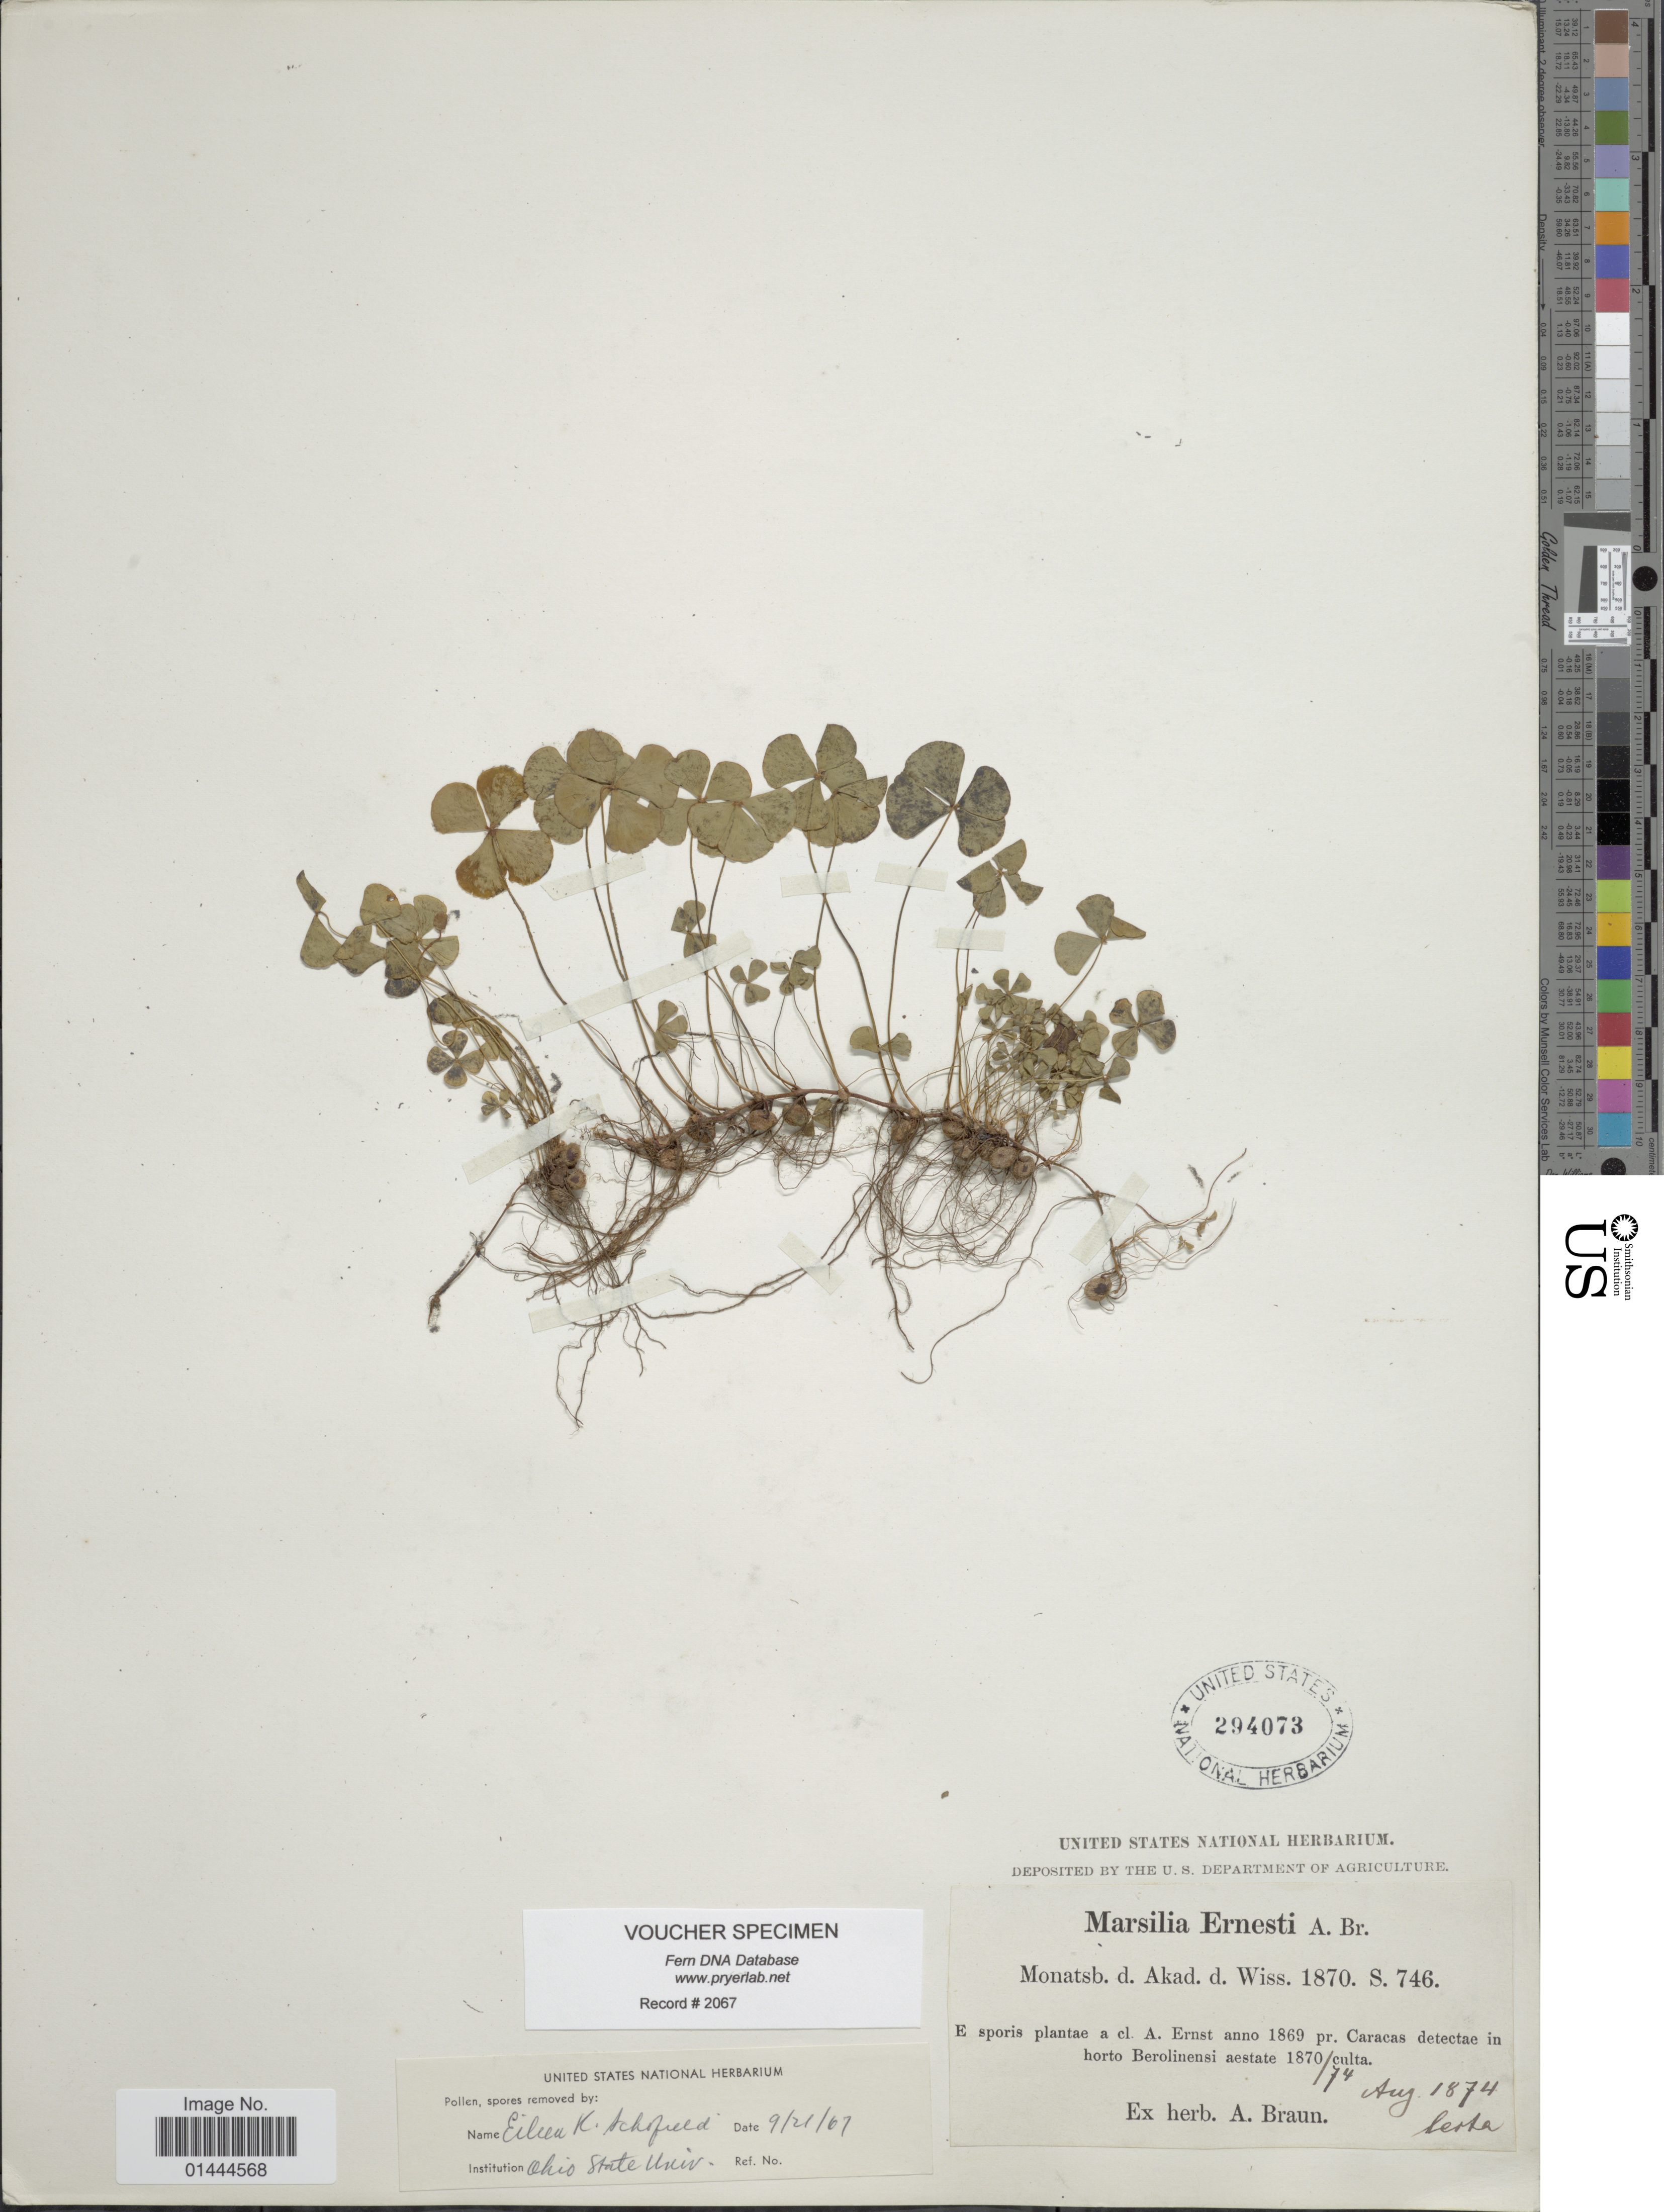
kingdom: Plantae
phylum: Tracheophyta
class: Polypodiopsida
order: Salviniales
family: Marsileaceae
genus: Marsilea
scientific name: Marsilea ernestii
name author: A. Braun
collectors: ex herb. A. Braun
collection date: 1874-08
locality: Pr. Caracas, Horto Berolinensi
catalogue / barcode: US 294073